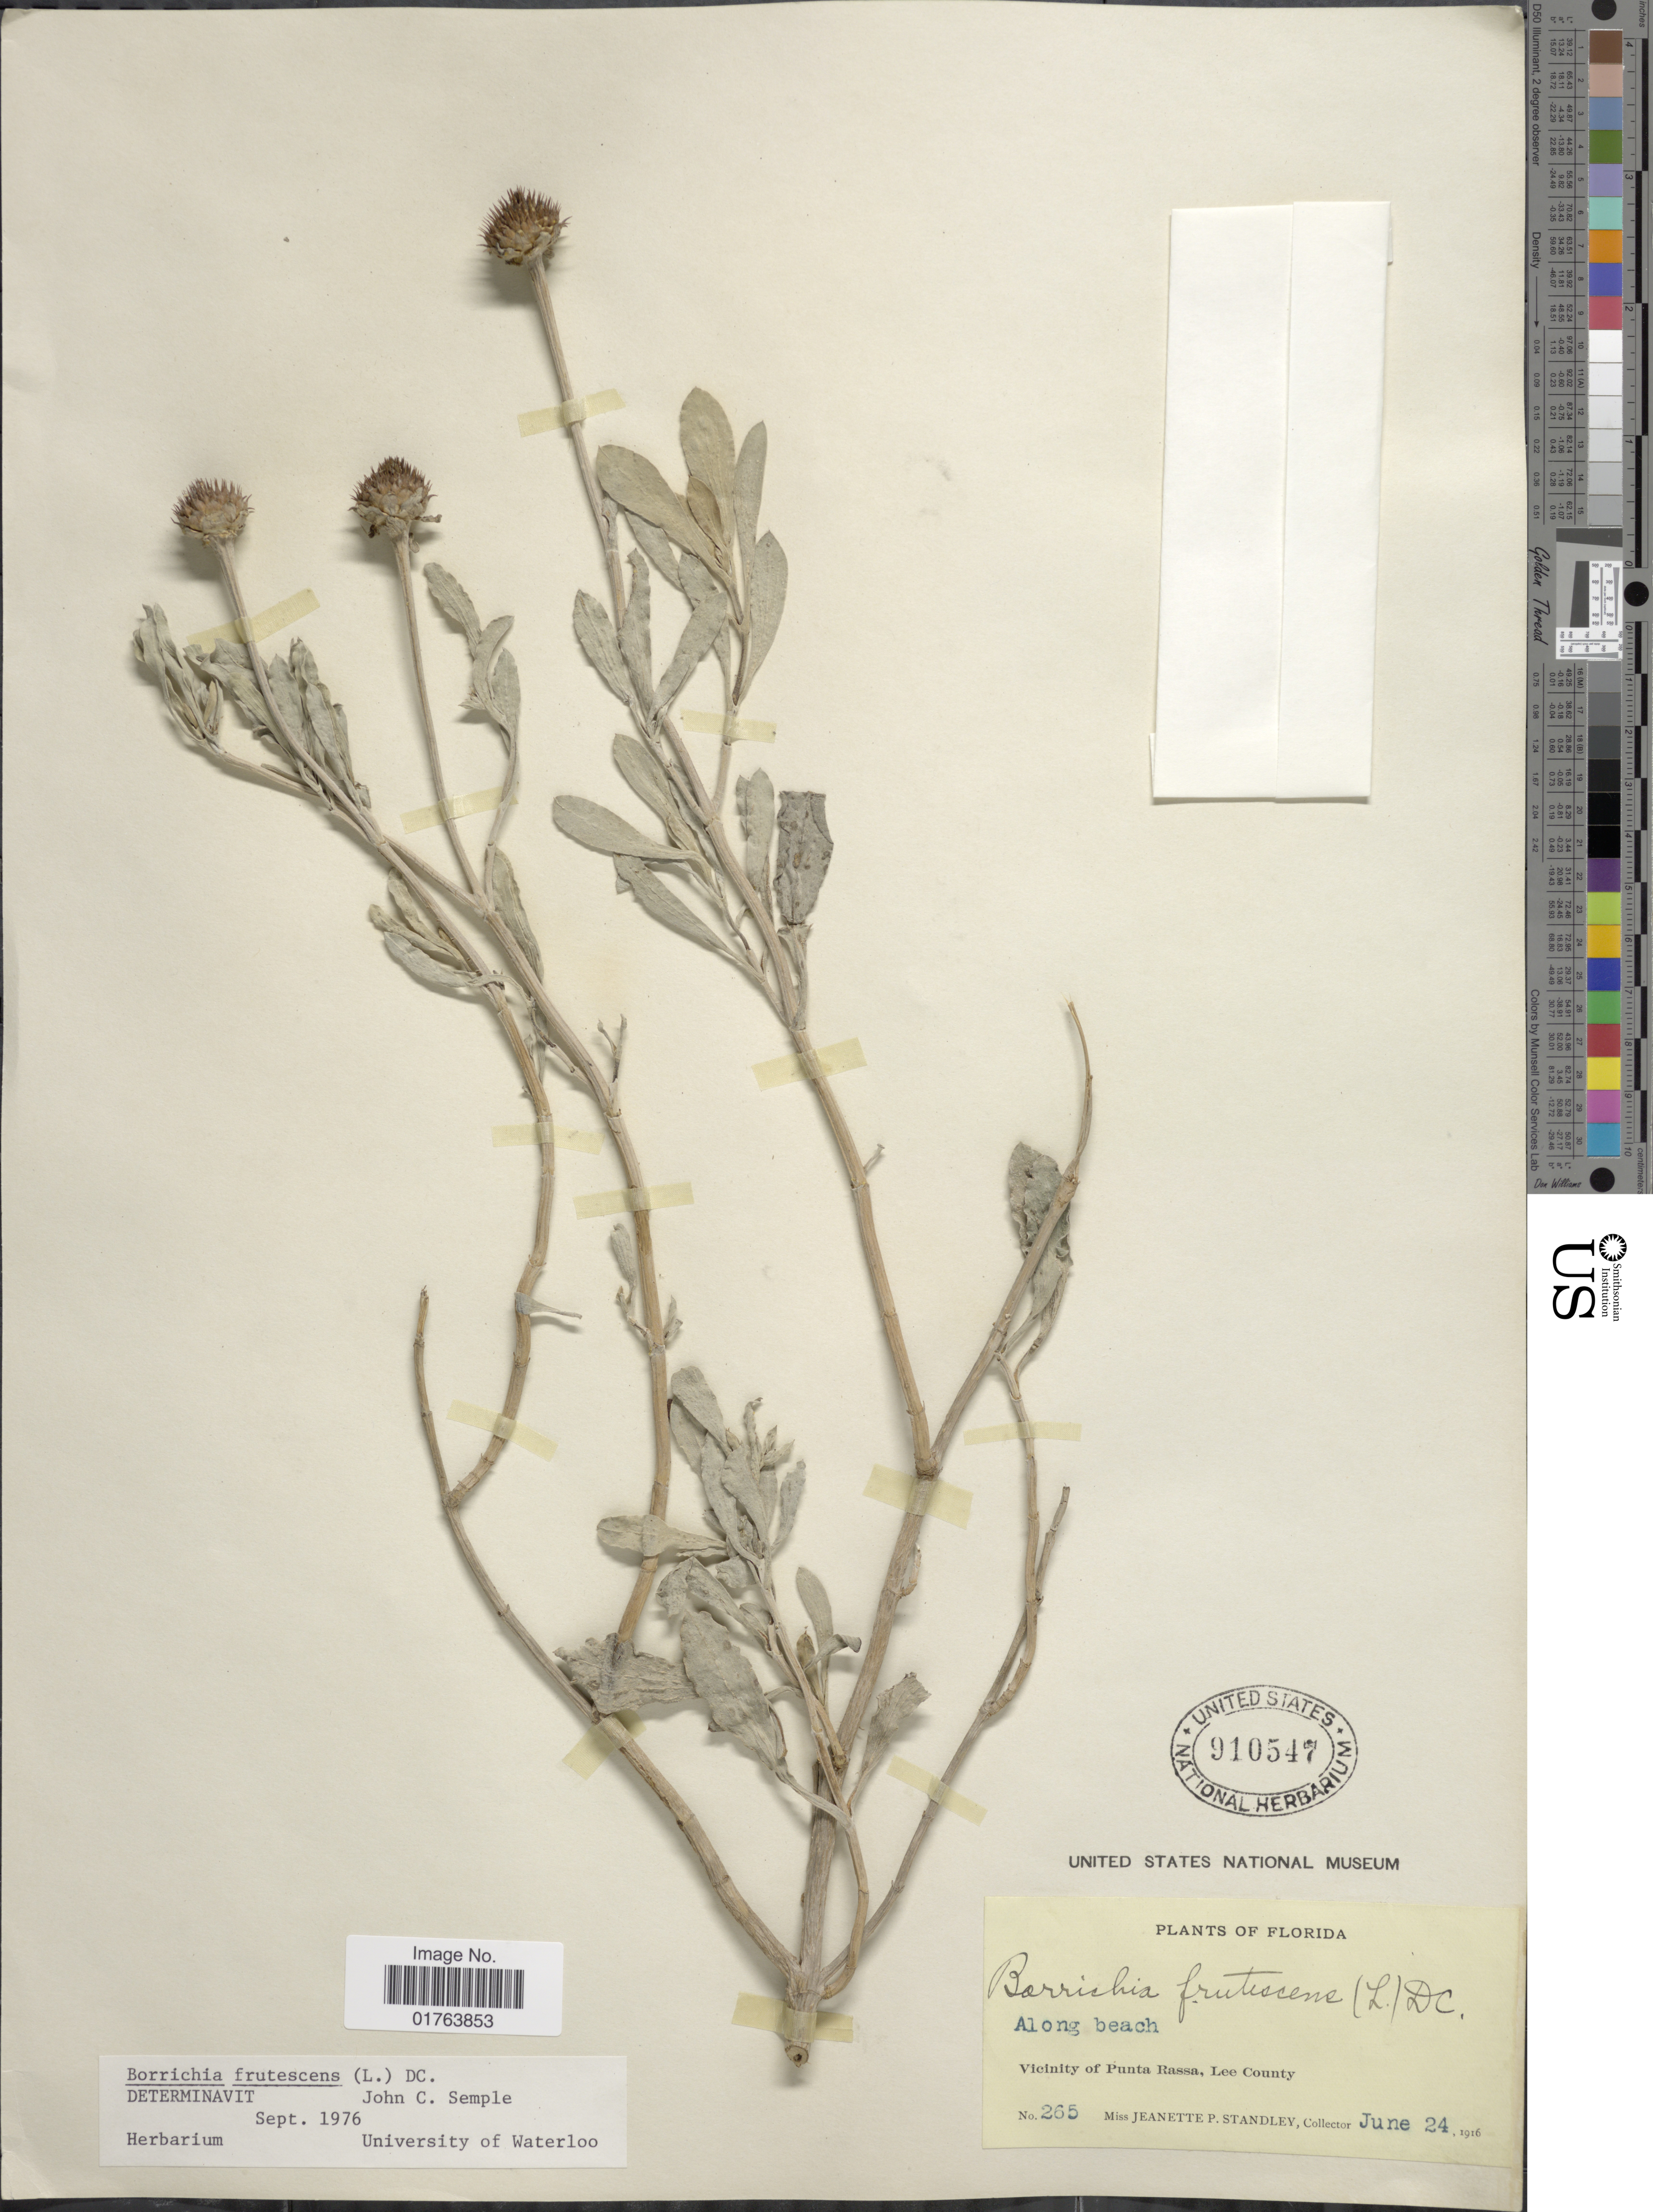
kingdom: Plantae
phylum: Tracheophyta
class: Magnoliopsida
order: Asterales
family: Asteraceae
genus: Borrichia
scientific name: Borrichia frutescens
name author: (L.) DC.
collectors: J. P. Standley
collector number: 265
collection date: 1916-06-24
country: United States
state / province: Florida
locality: Vicinity of Punta Rassa, Lee County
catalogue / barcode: US 910547